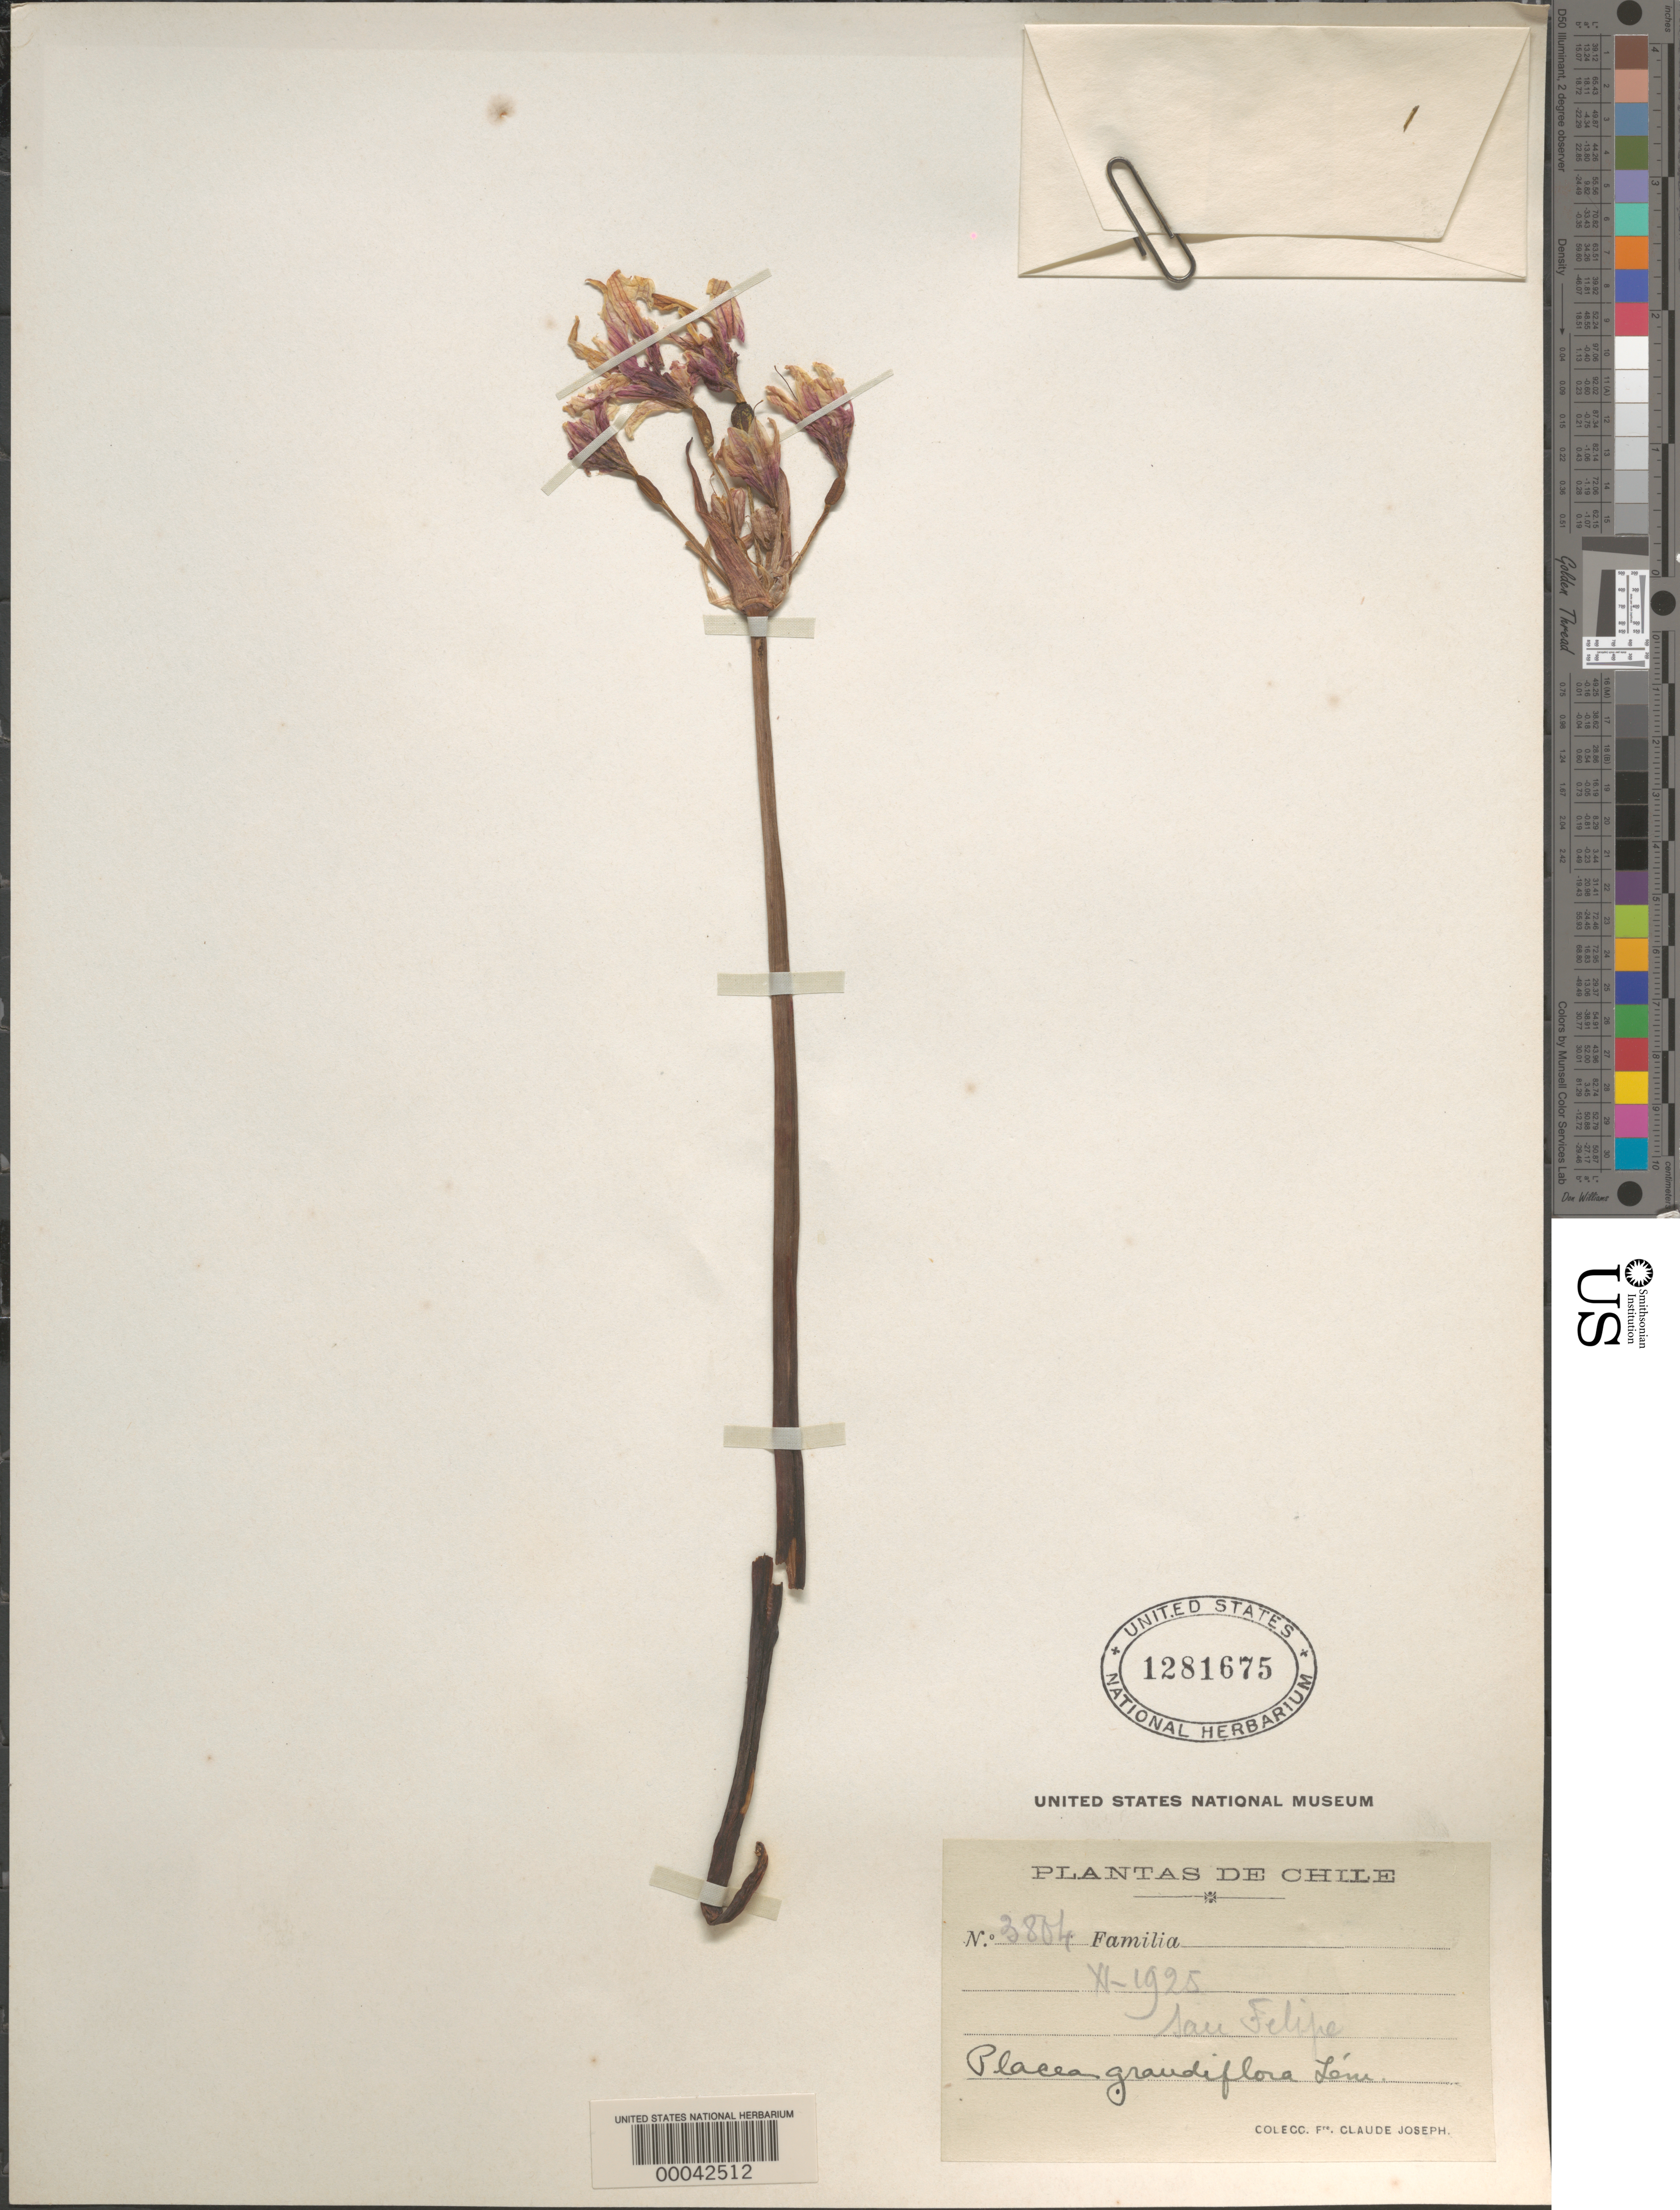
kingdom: Plantae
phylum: Tracheophyta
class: Liliopsida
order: Asparagales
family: Amaryllidaceae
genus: Placea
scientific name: Placea grandiflora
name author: Lem.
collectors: Bro. Claude-Joseph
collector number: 3804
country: Chile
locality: San felipe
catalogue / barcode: US 1281675